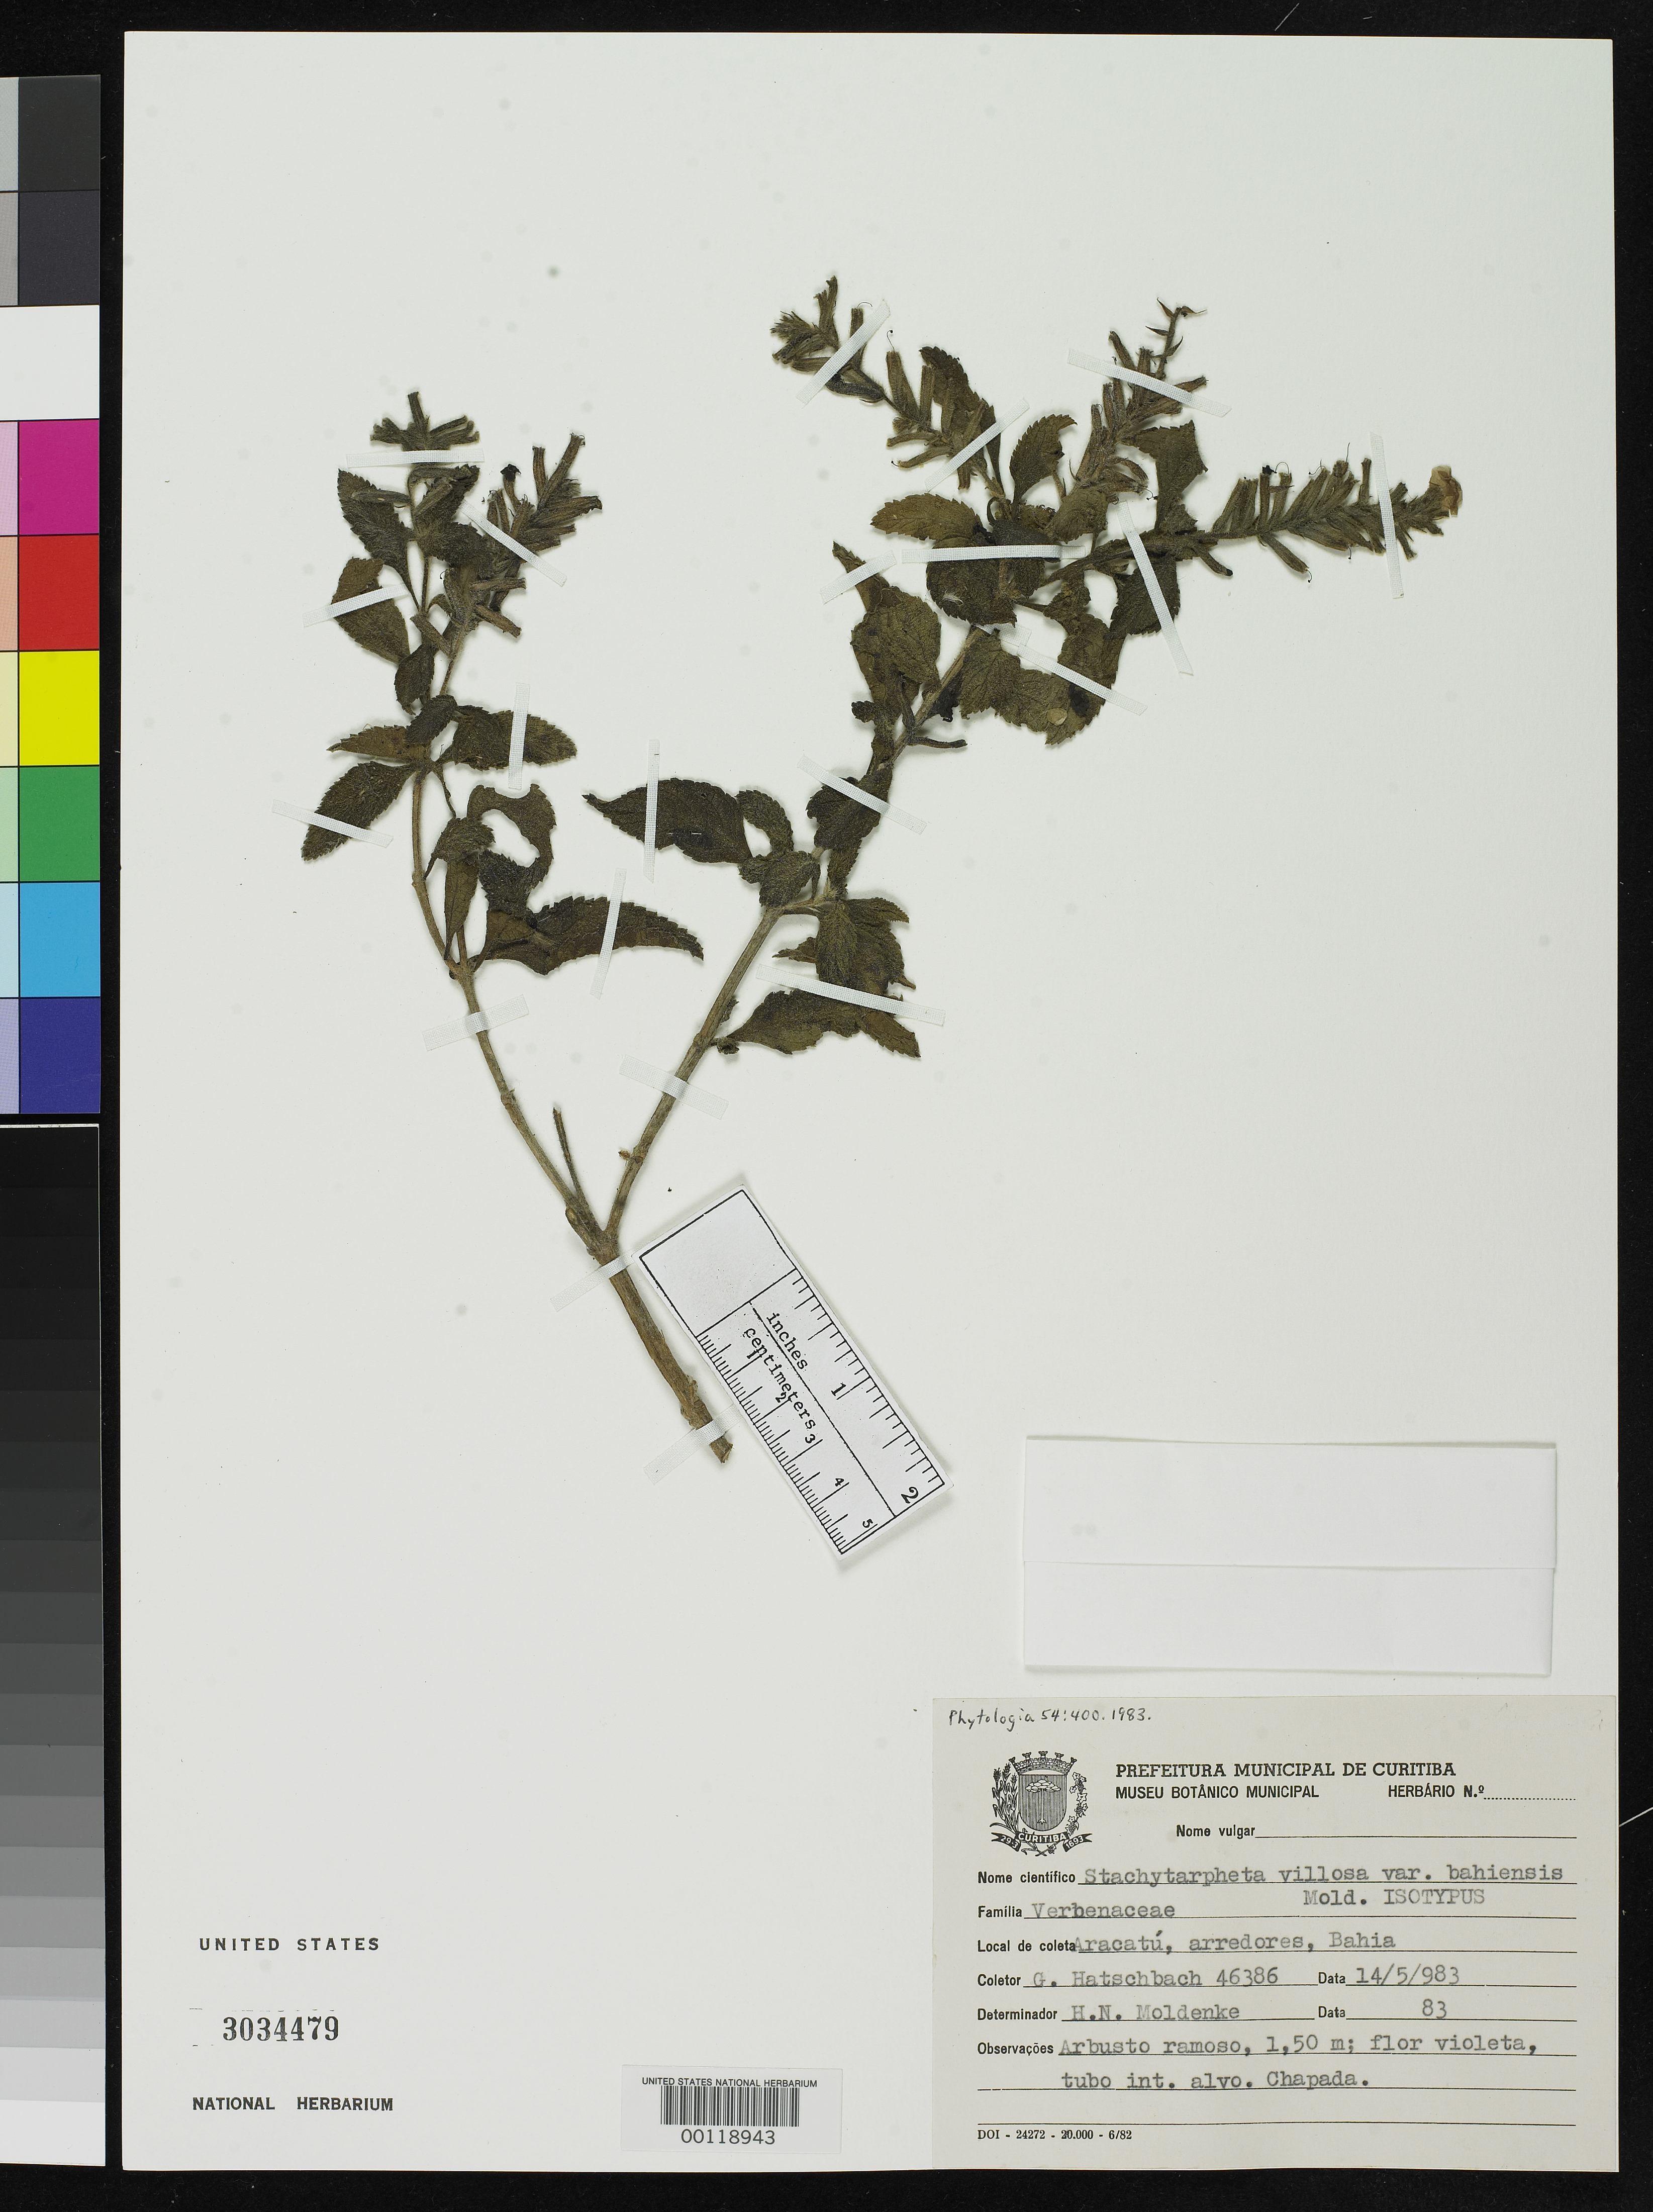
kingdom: Plantae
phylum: Tracheophyta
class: Magnoliopsida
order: Lamiales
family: Verbenaceae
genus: Stachytarpheta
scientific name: Stachytarpheta villosa var. bahiensis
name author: Moldenke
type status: Isotype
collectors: G. Hatschbach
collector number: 46386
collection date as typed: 14 May 1983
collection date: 1983-05-14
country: Brazil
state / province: Bahia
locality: Aracata.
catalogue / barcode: US 3034479